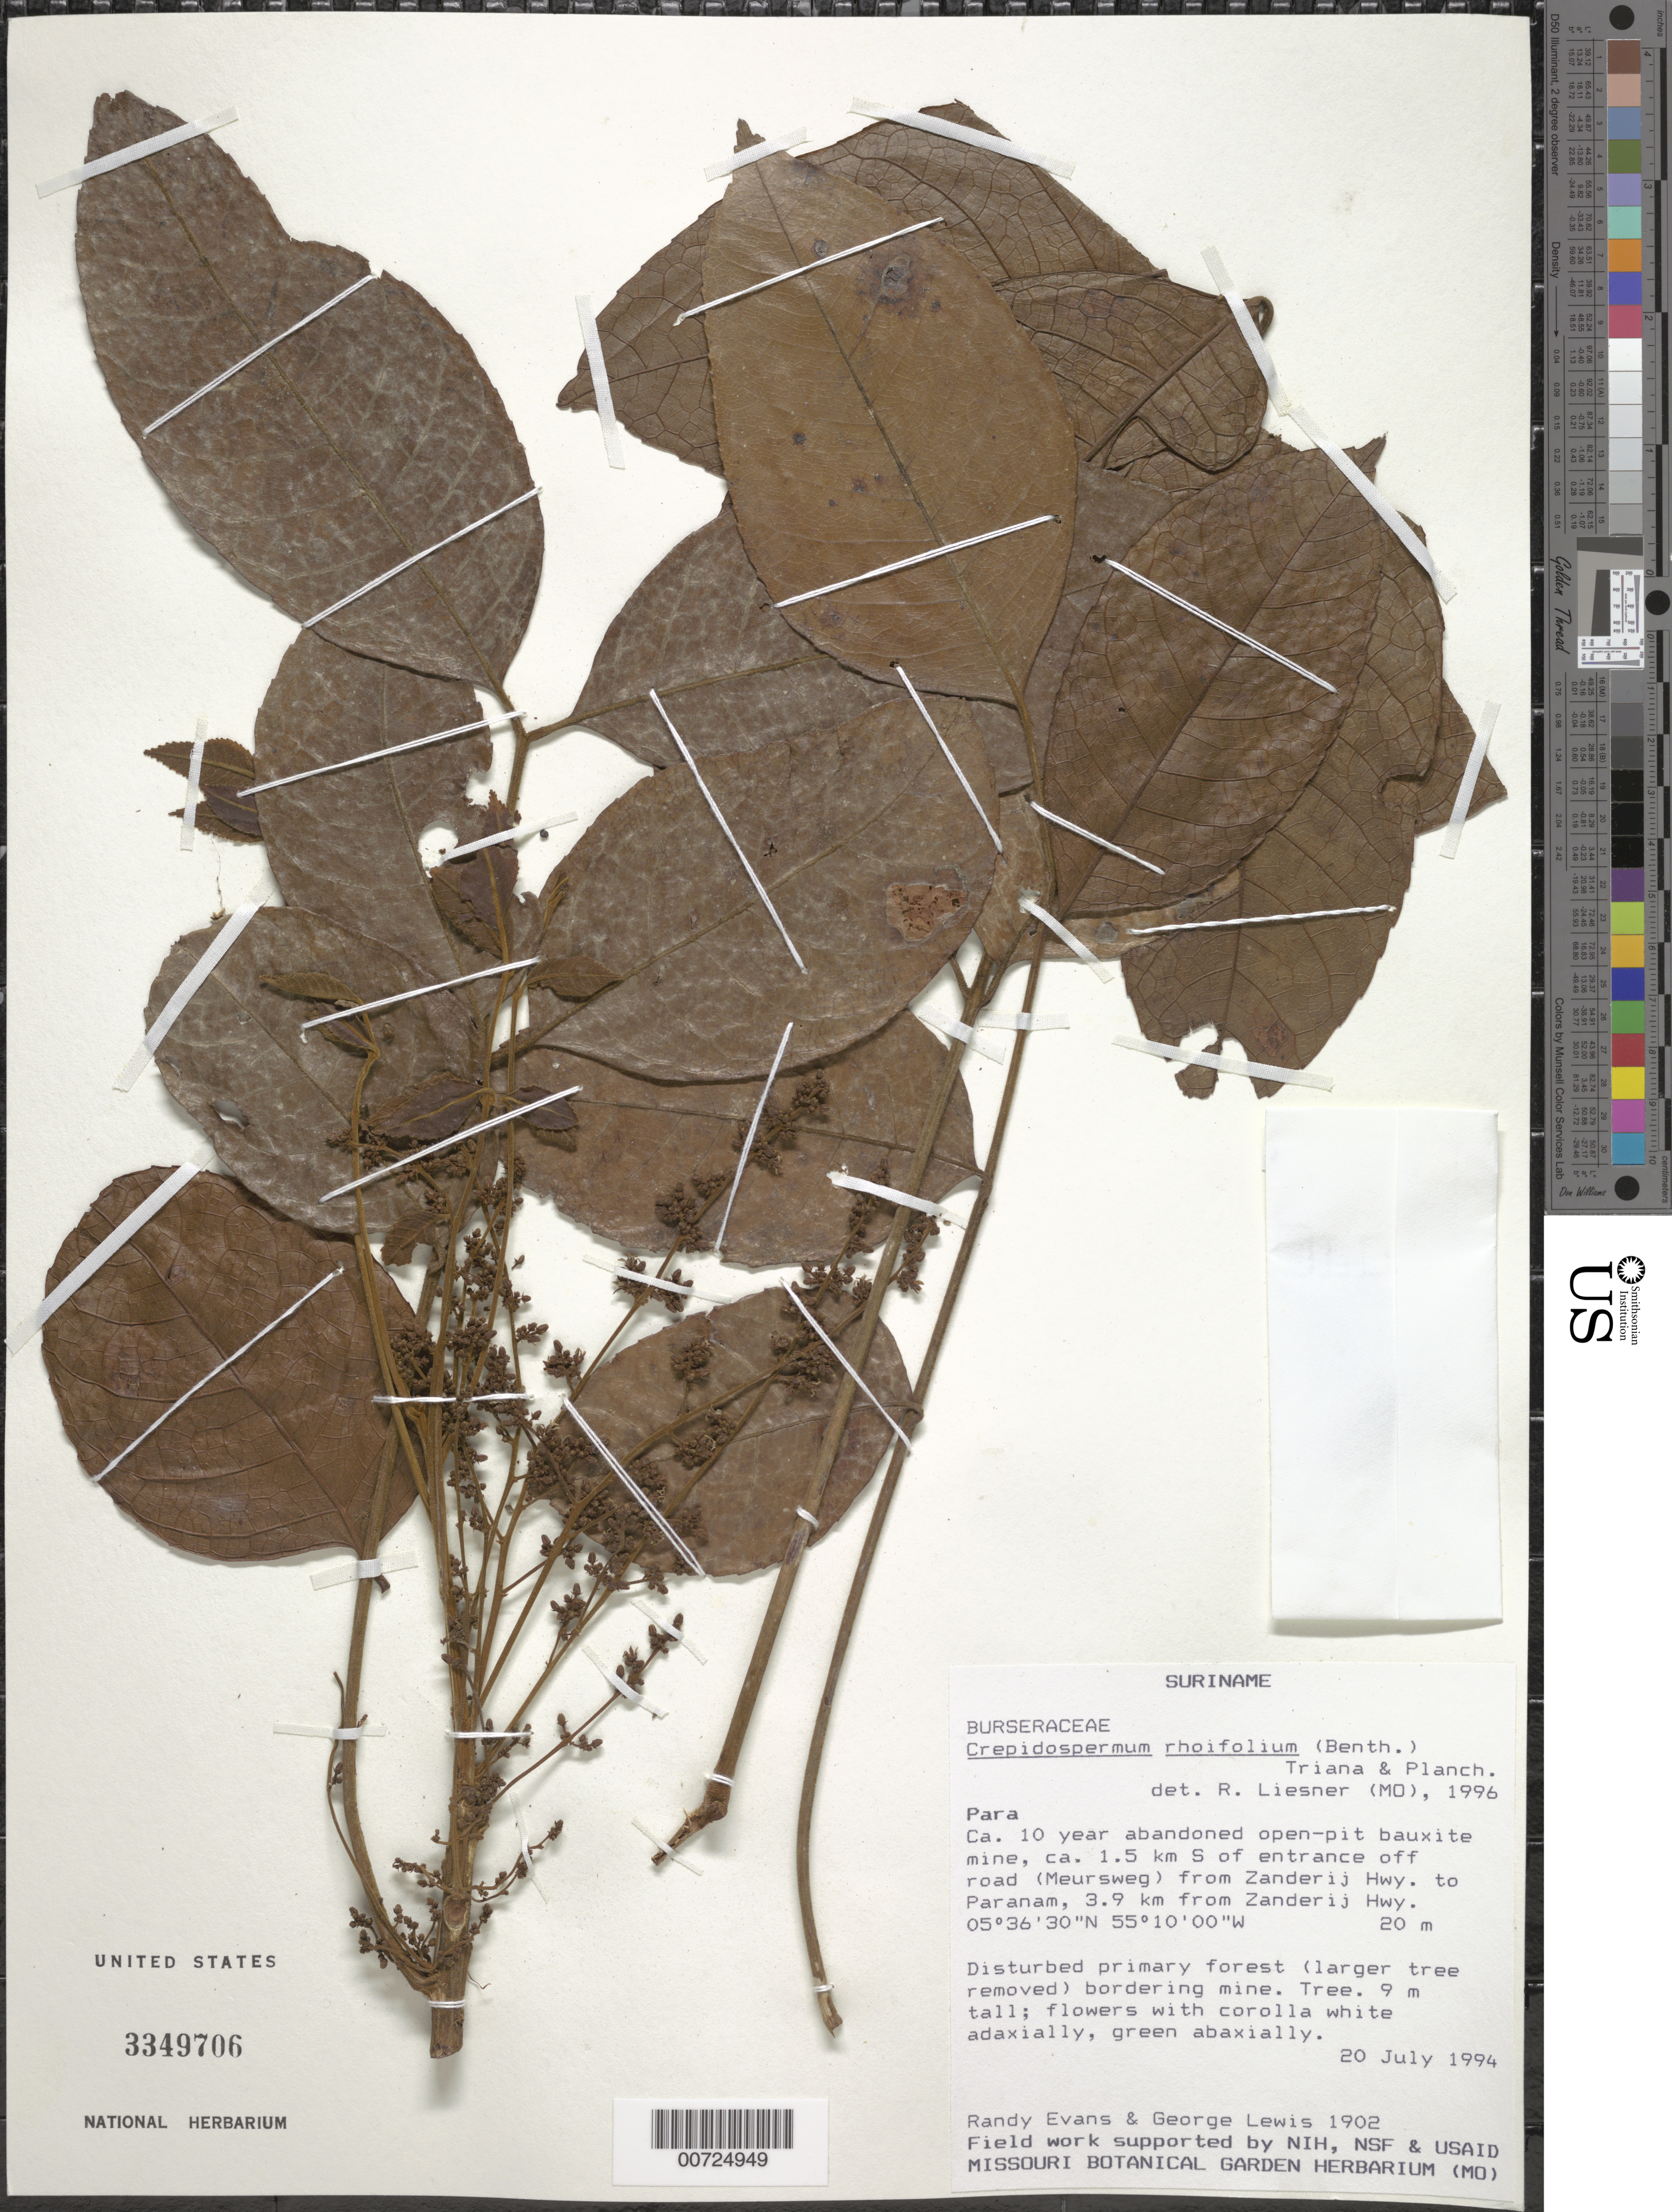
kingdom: Plantae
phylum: Tracheophyta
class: Magnoliopsida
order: Sapindales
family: Burseraceae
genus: Protium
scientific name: Protium rhoifolium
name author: (Benth.) Byng & Christenh.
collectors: R. Evans & G. Lewis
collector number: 1902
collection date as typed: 20-Jul-94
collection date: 1994-07-20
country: Suriname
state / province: Para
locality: Zanderij, hwy to Paranam, 3.9 km from Zanderij Hwy.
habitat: Disturbed primary forest (larger trees removed) bordering mine.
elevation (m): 20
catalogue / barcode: US 3349706